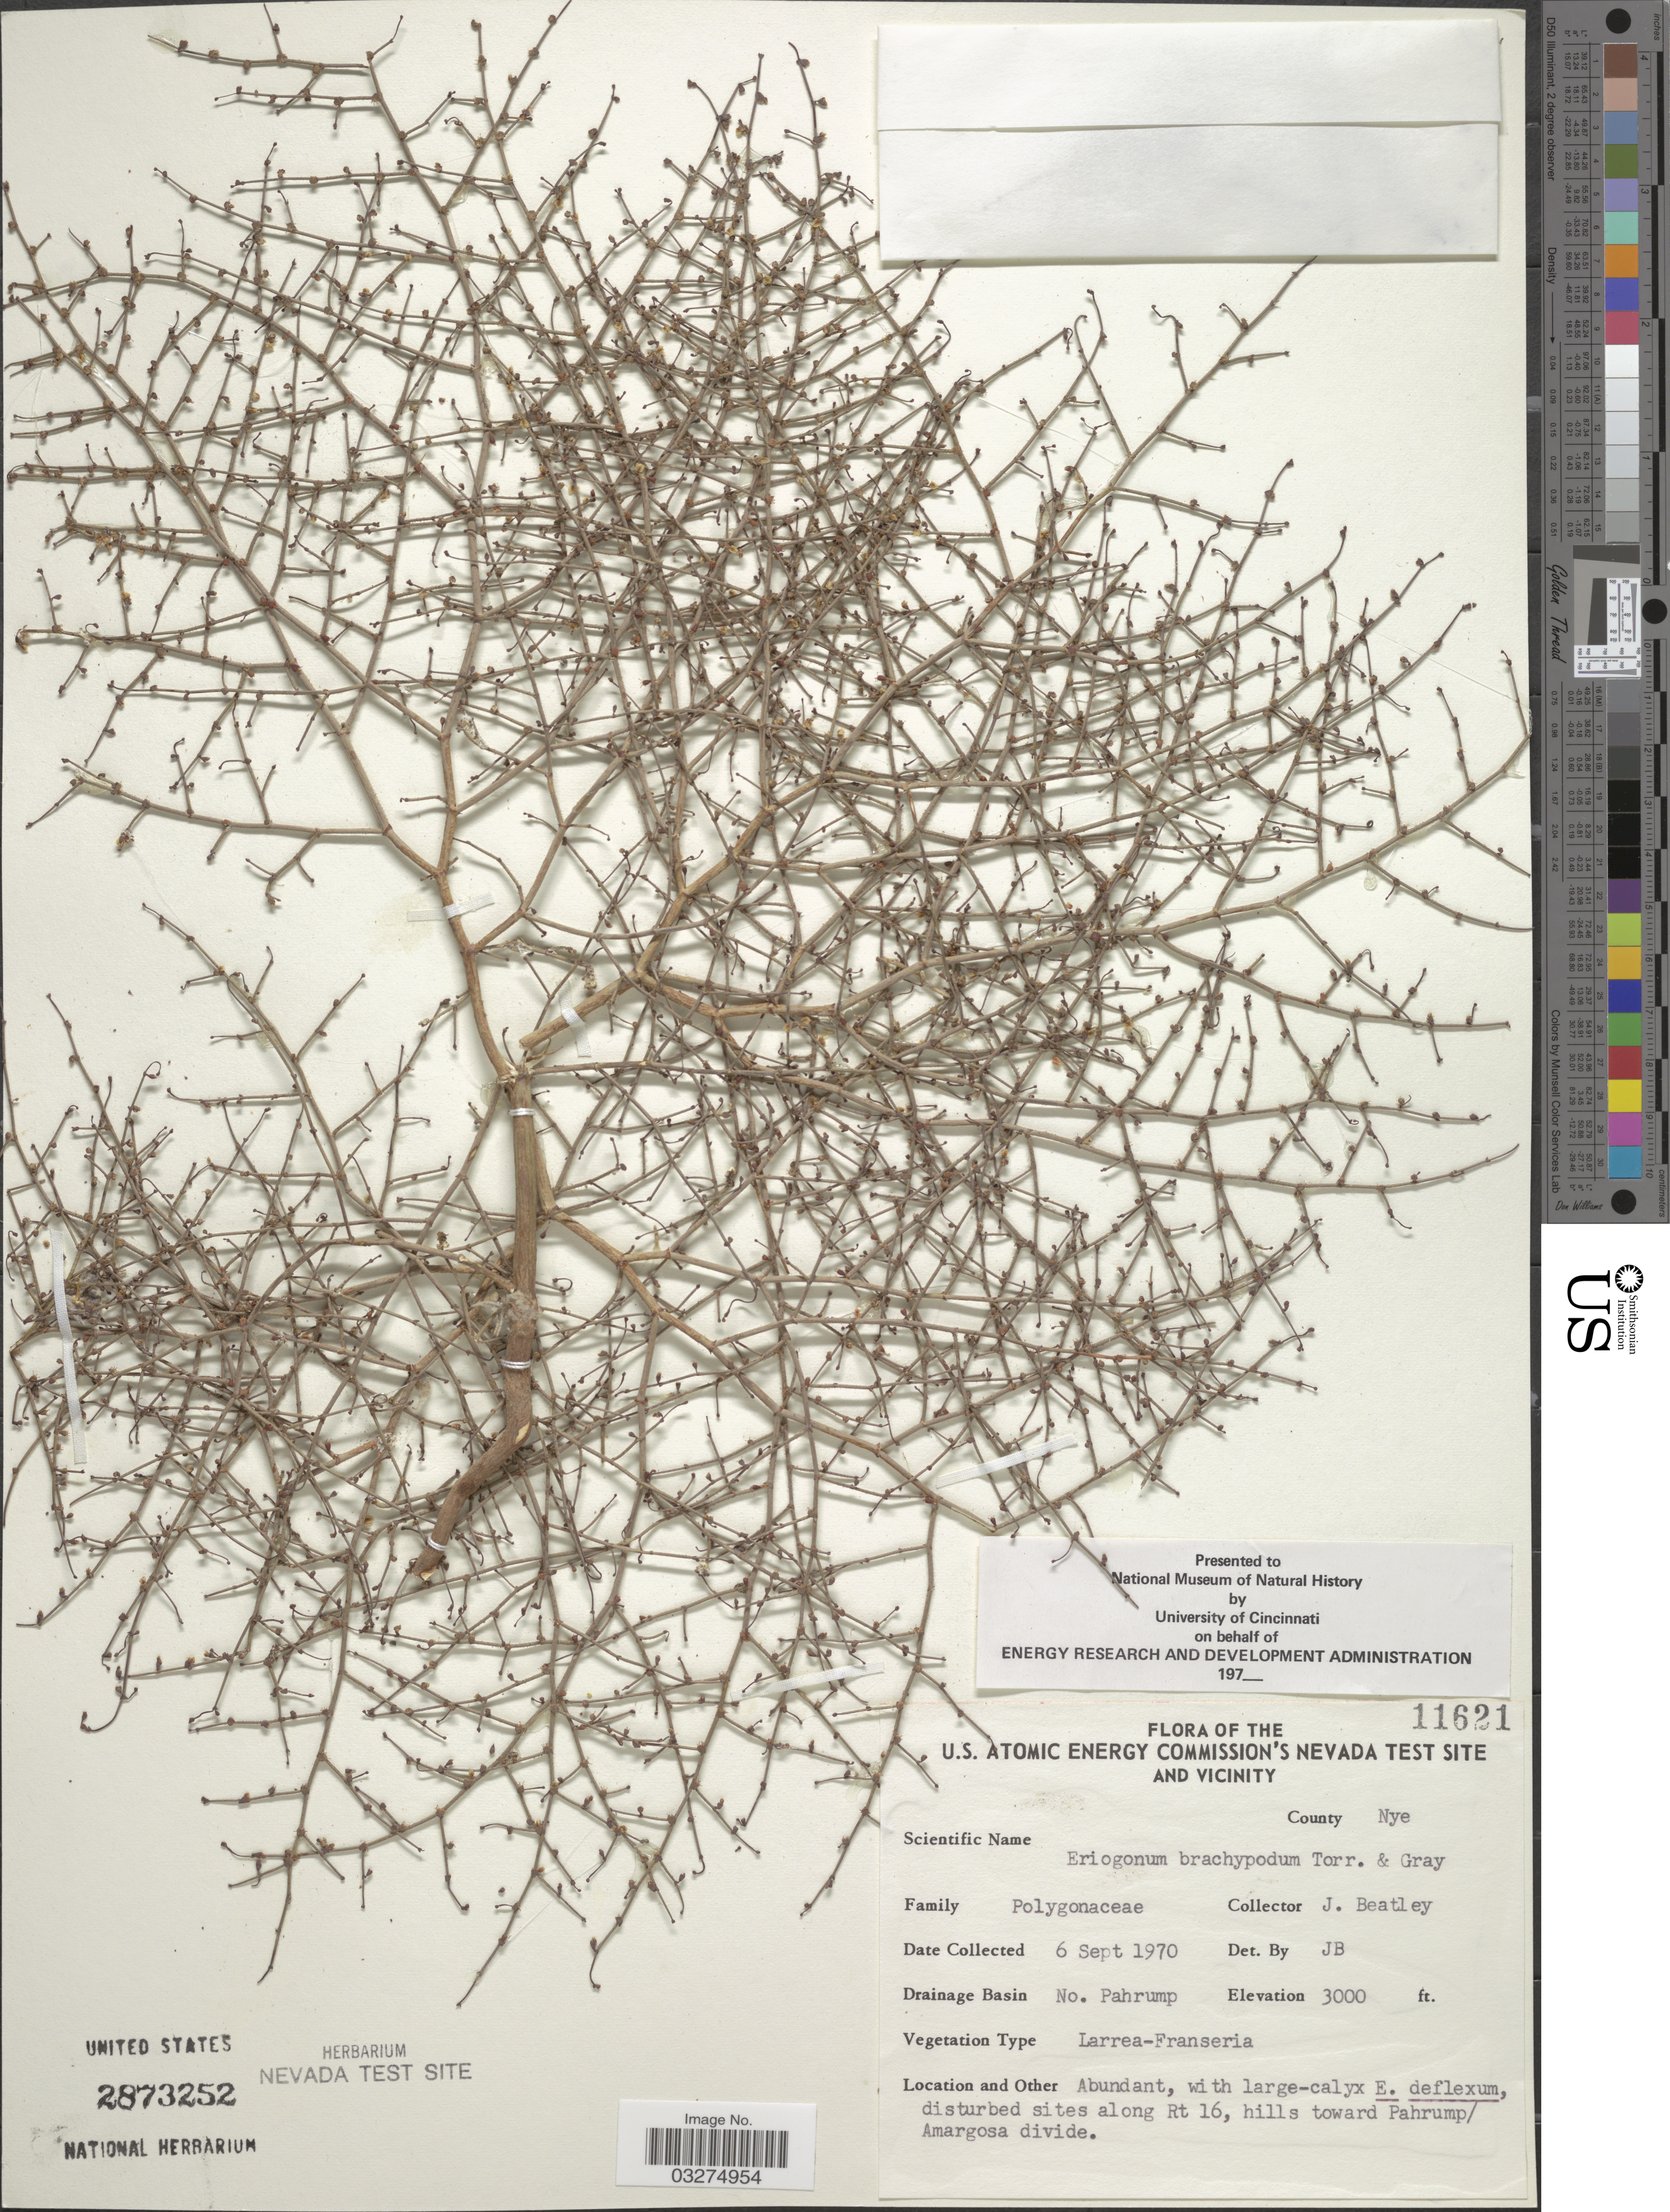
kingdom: Plantae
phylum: Tracheophyta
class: Magnoliopsida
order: Caryophyllales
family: Polygonaceae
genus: Eriogonum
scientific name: Eriogonum brachypodum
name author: Torr. & A. Gray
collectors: J. C. Beatley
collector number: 11621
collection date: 1970-09-06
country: United States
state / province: Nevada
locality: U. S. Atomic Energy Commission's Nevada Test Site and Vicinity. County Nye. Drainage Basin No. Pahrump. Sites along Rt 16, hills toward Pahrump/ Amargosa divide.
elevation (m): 914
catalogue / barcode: US 2873252